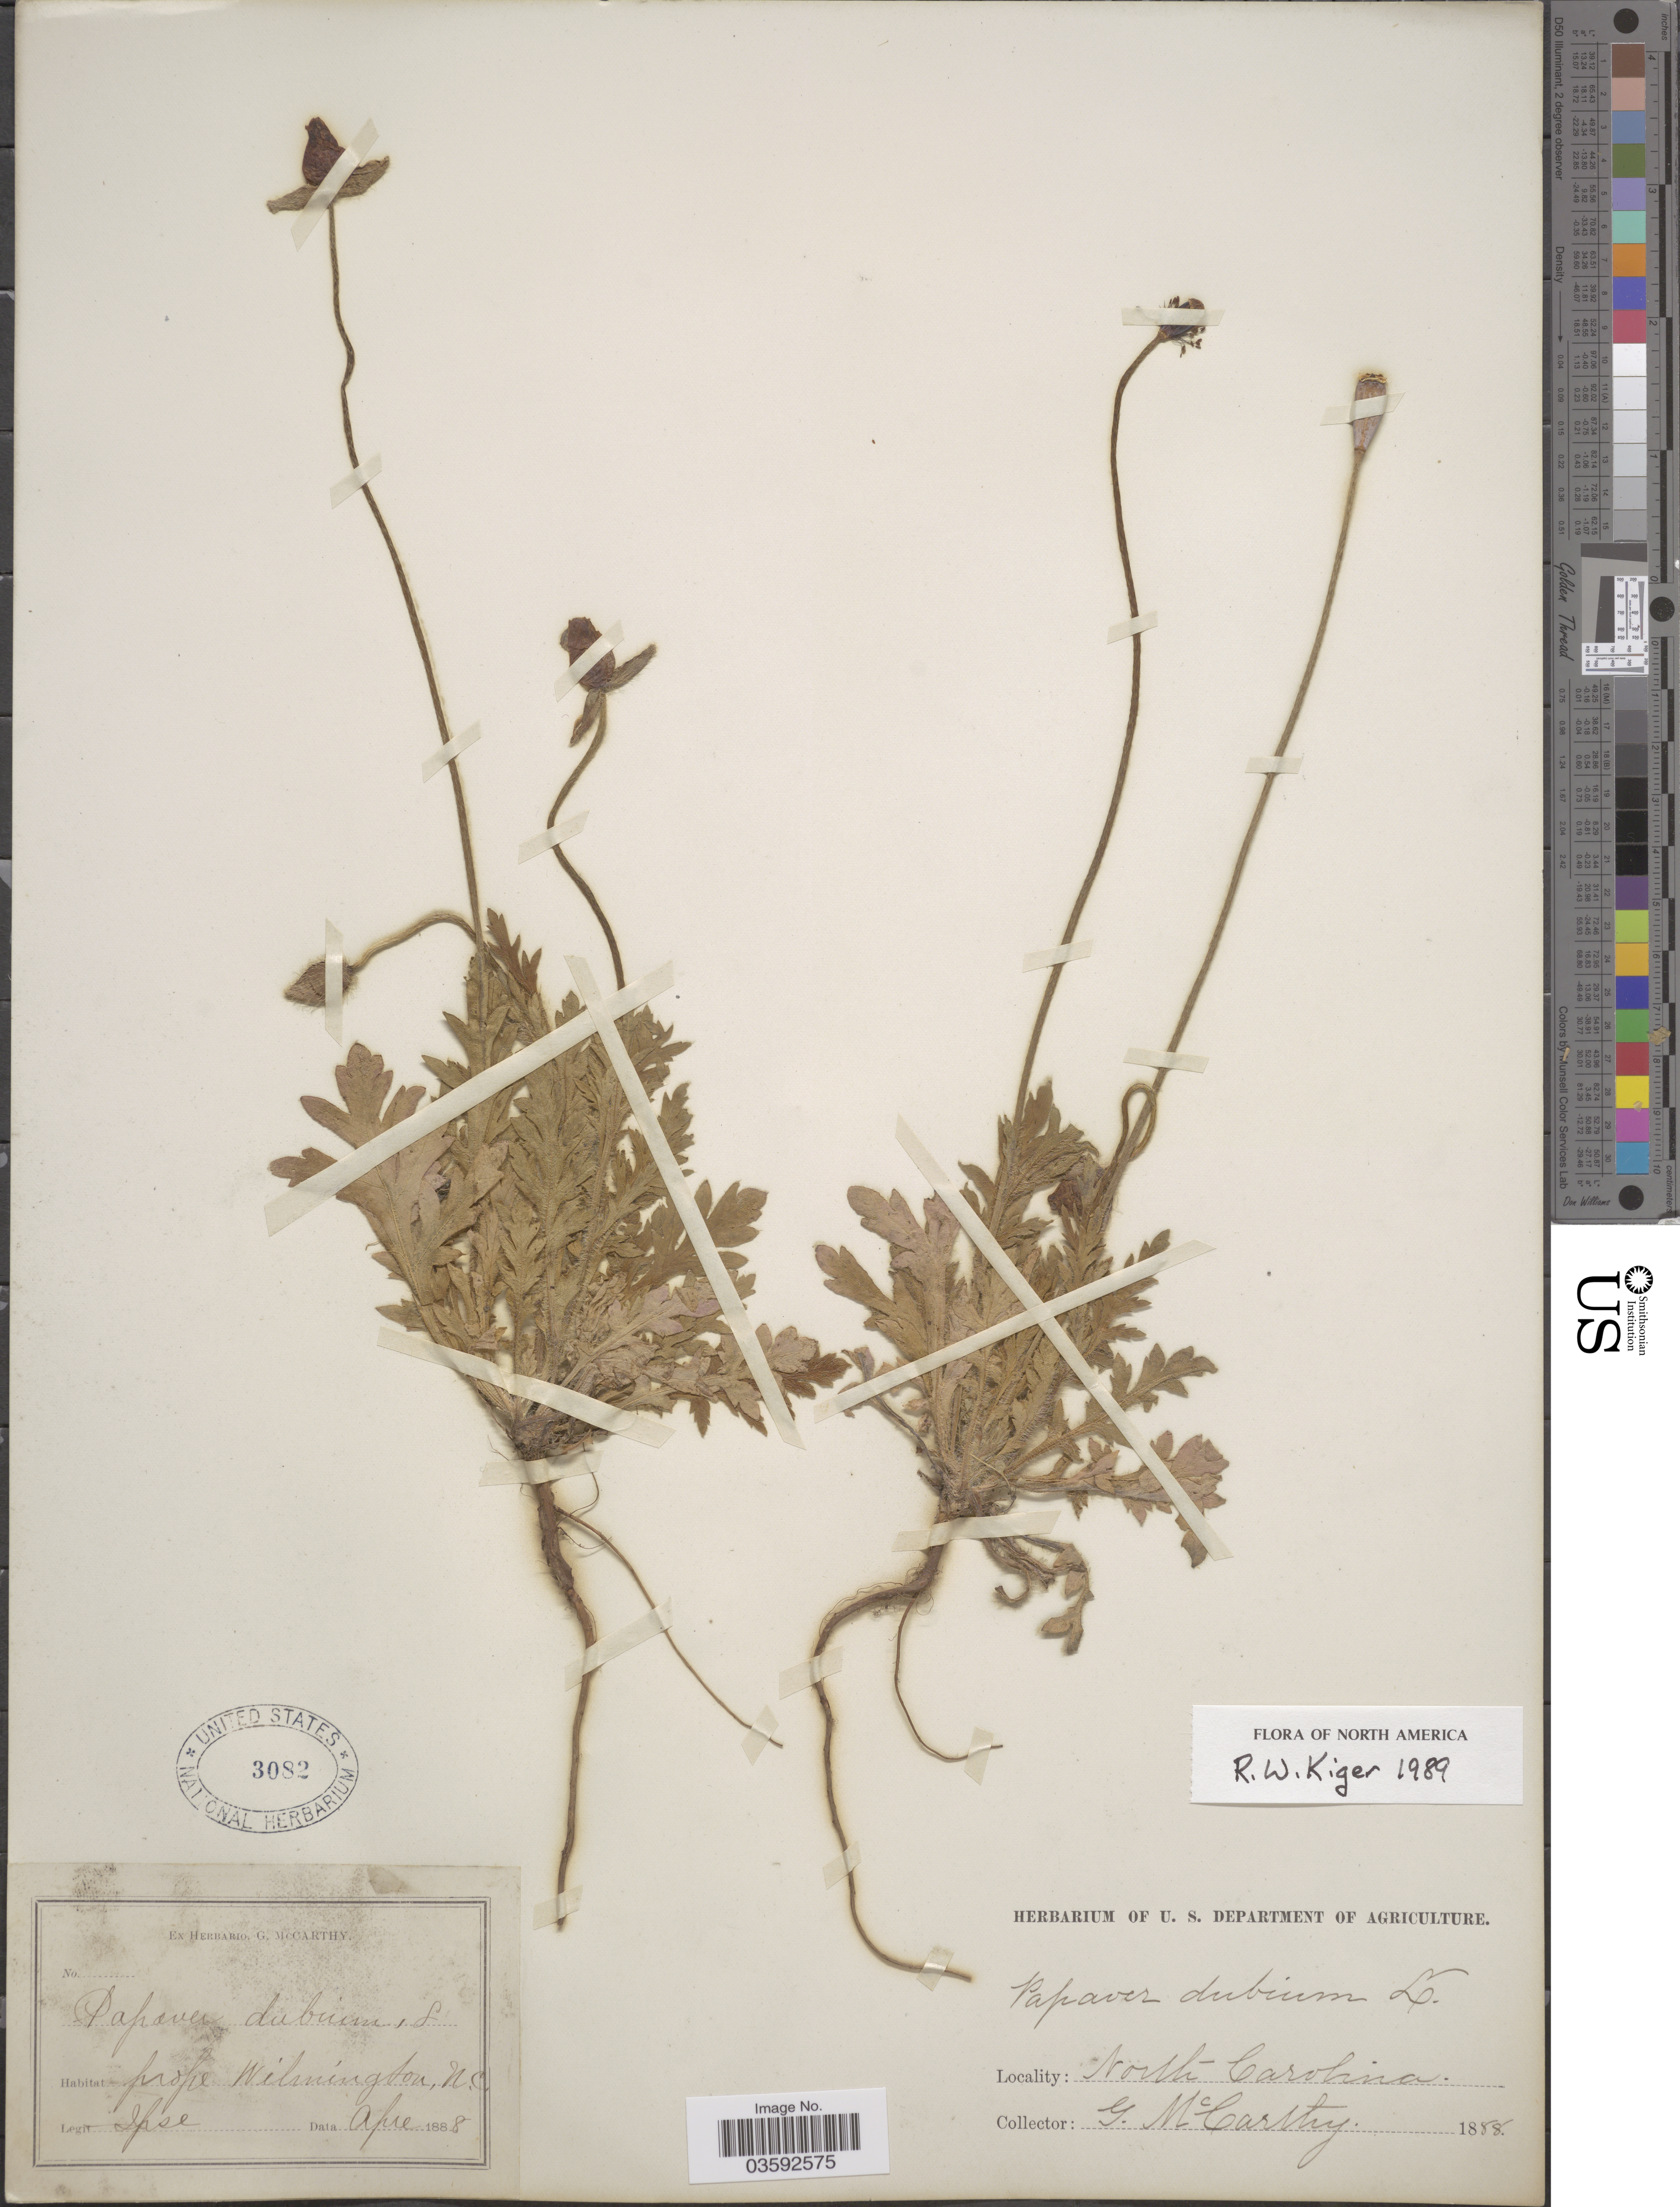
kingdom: Plantae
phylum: Tracheophyta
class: Magnoliopsida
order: Ranunculales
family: Papaveraceae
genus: Papaver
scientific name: Papaver dubium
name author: L.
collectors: G. McCarthy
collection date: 1888-04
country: United States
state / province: North Carolina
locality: Prope Wilmington.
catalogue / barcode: US 3082